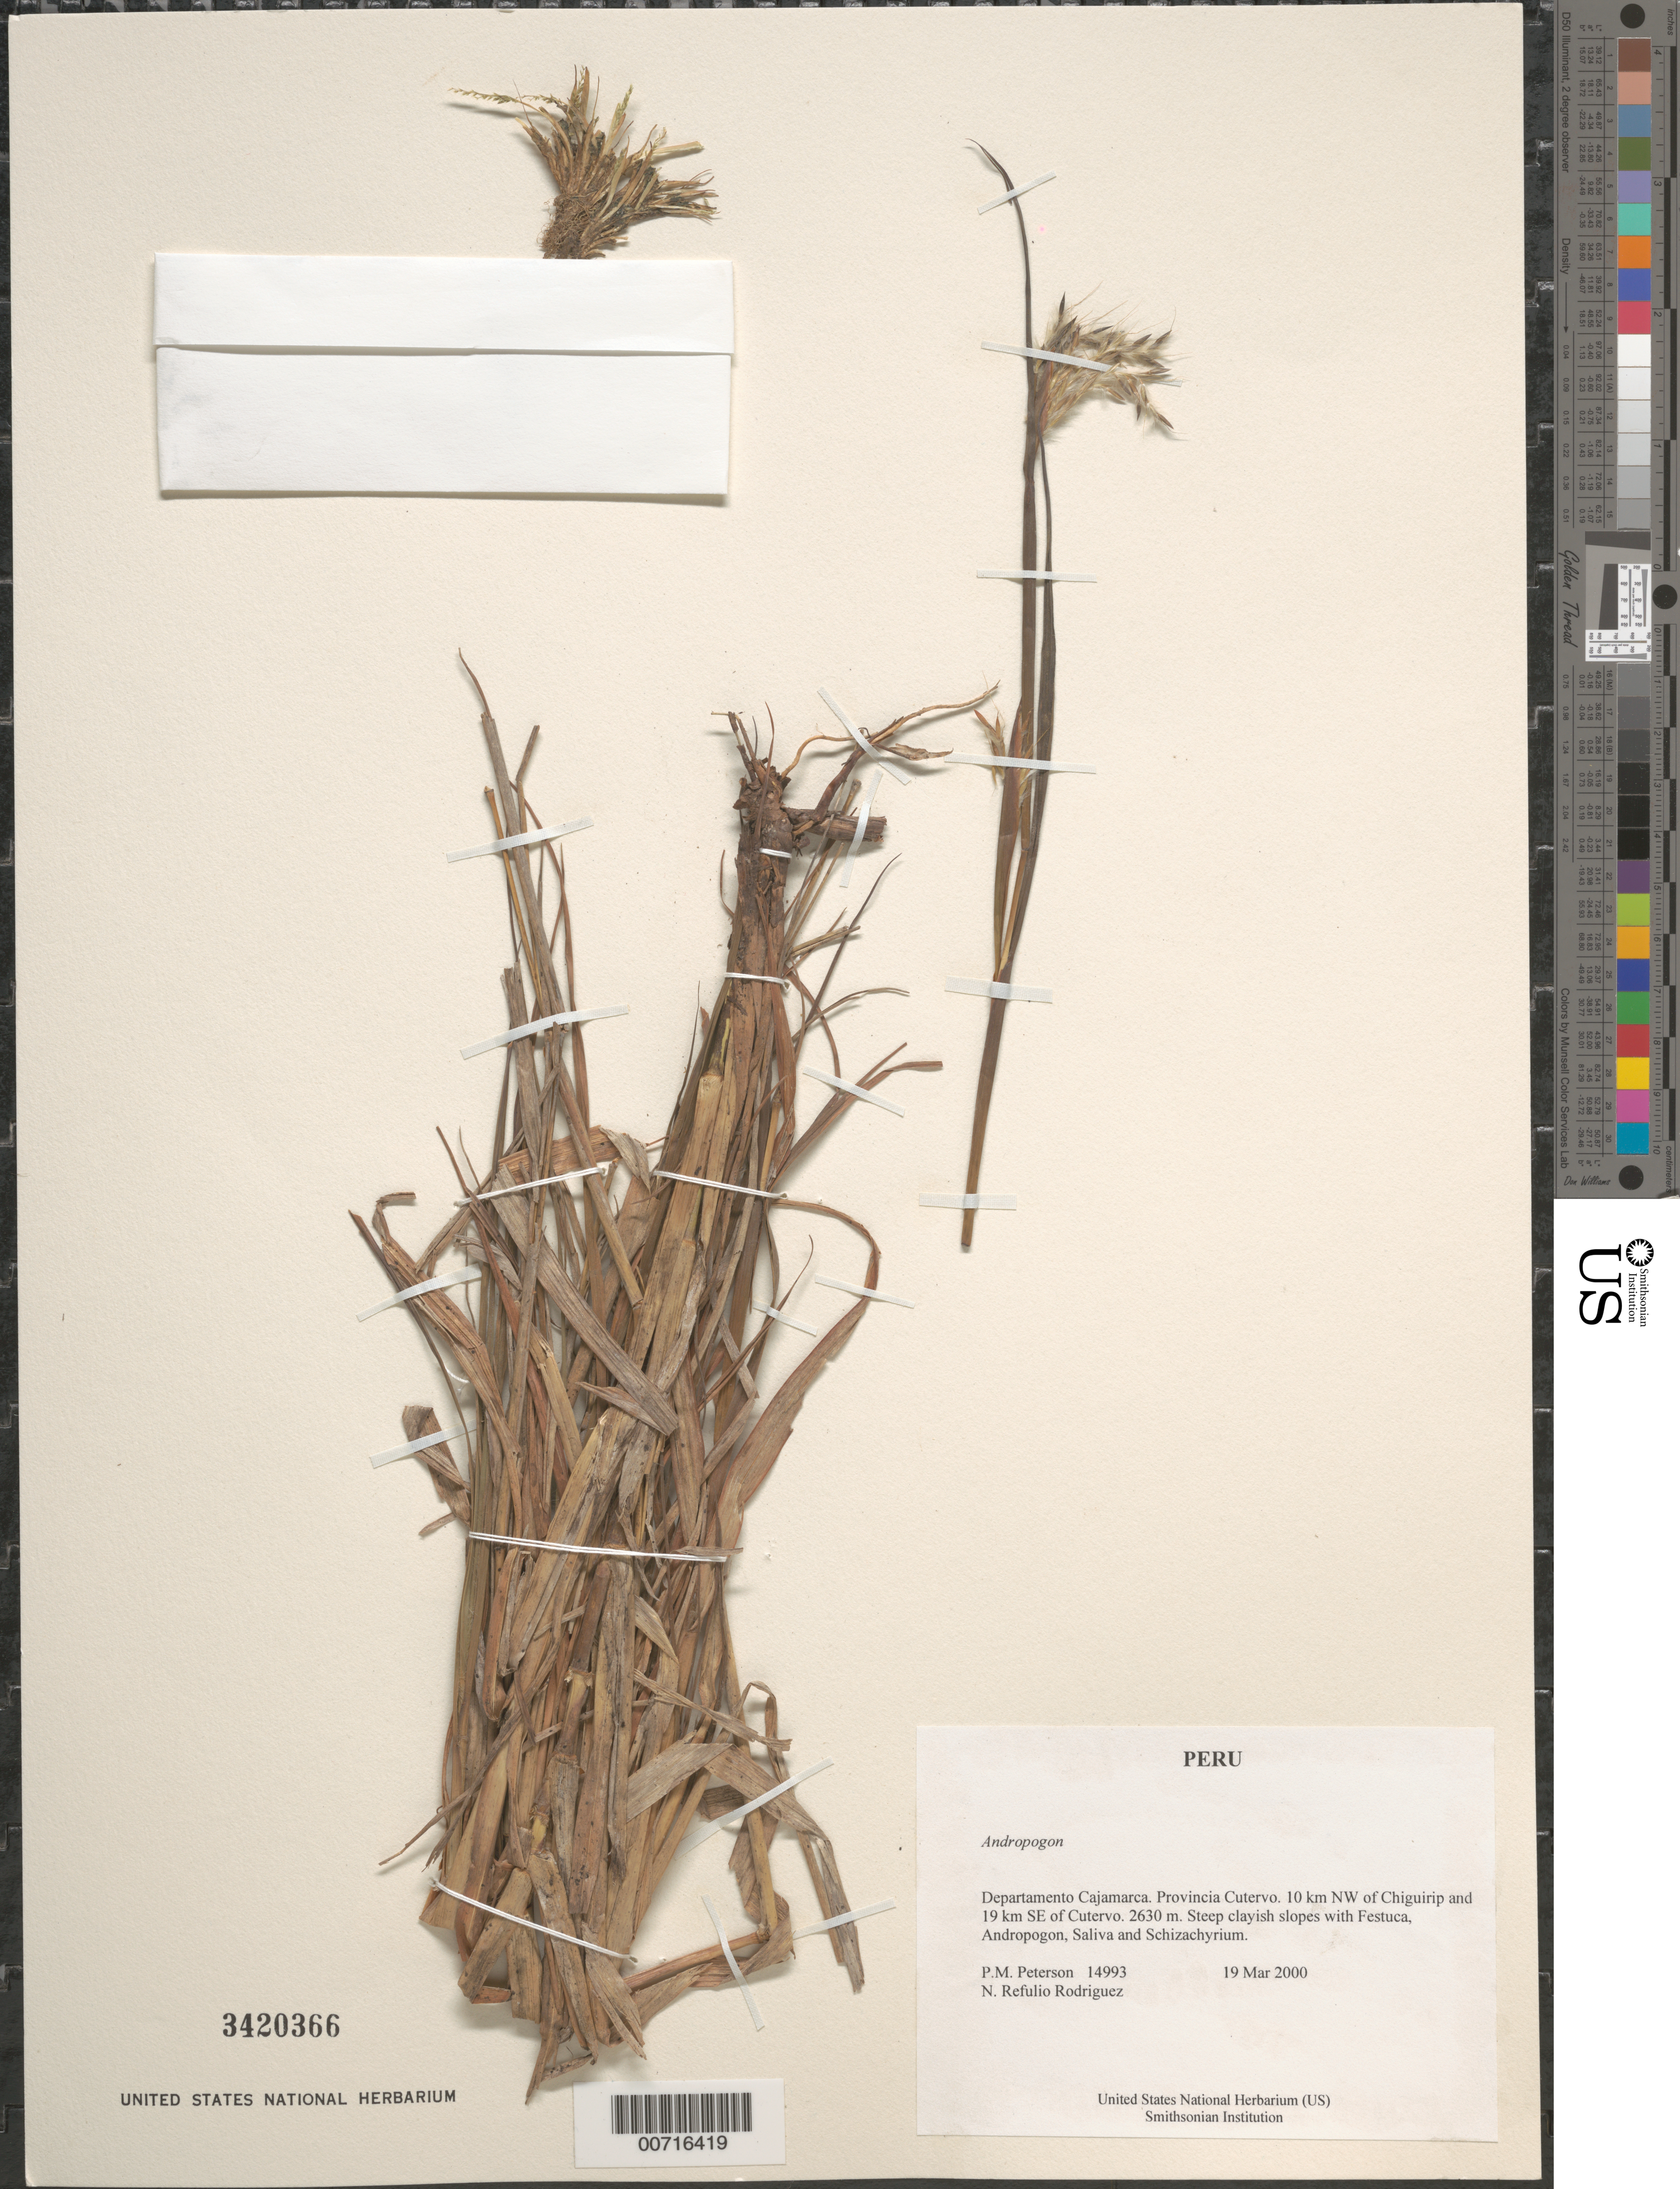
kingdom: Plantae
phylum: Tracheophyta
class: Liliopsida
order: Poales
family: Poaceae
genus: Andropogon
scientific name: Andropogon sp.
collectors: P. M. Peterson & N. Refulio-Rodríguez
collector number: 14993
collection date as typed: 19 Mar 2000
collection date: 2000-03-19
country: Peru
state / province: Cajamarca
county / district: Cutervo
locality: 10 km NW of Chiguirip and 19 km SE of Cutervo.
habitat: Steep clayish slopes with Festuca, Andropogon, Saliva and Schizachyrium.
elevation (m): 2630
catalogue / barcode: US 3420366